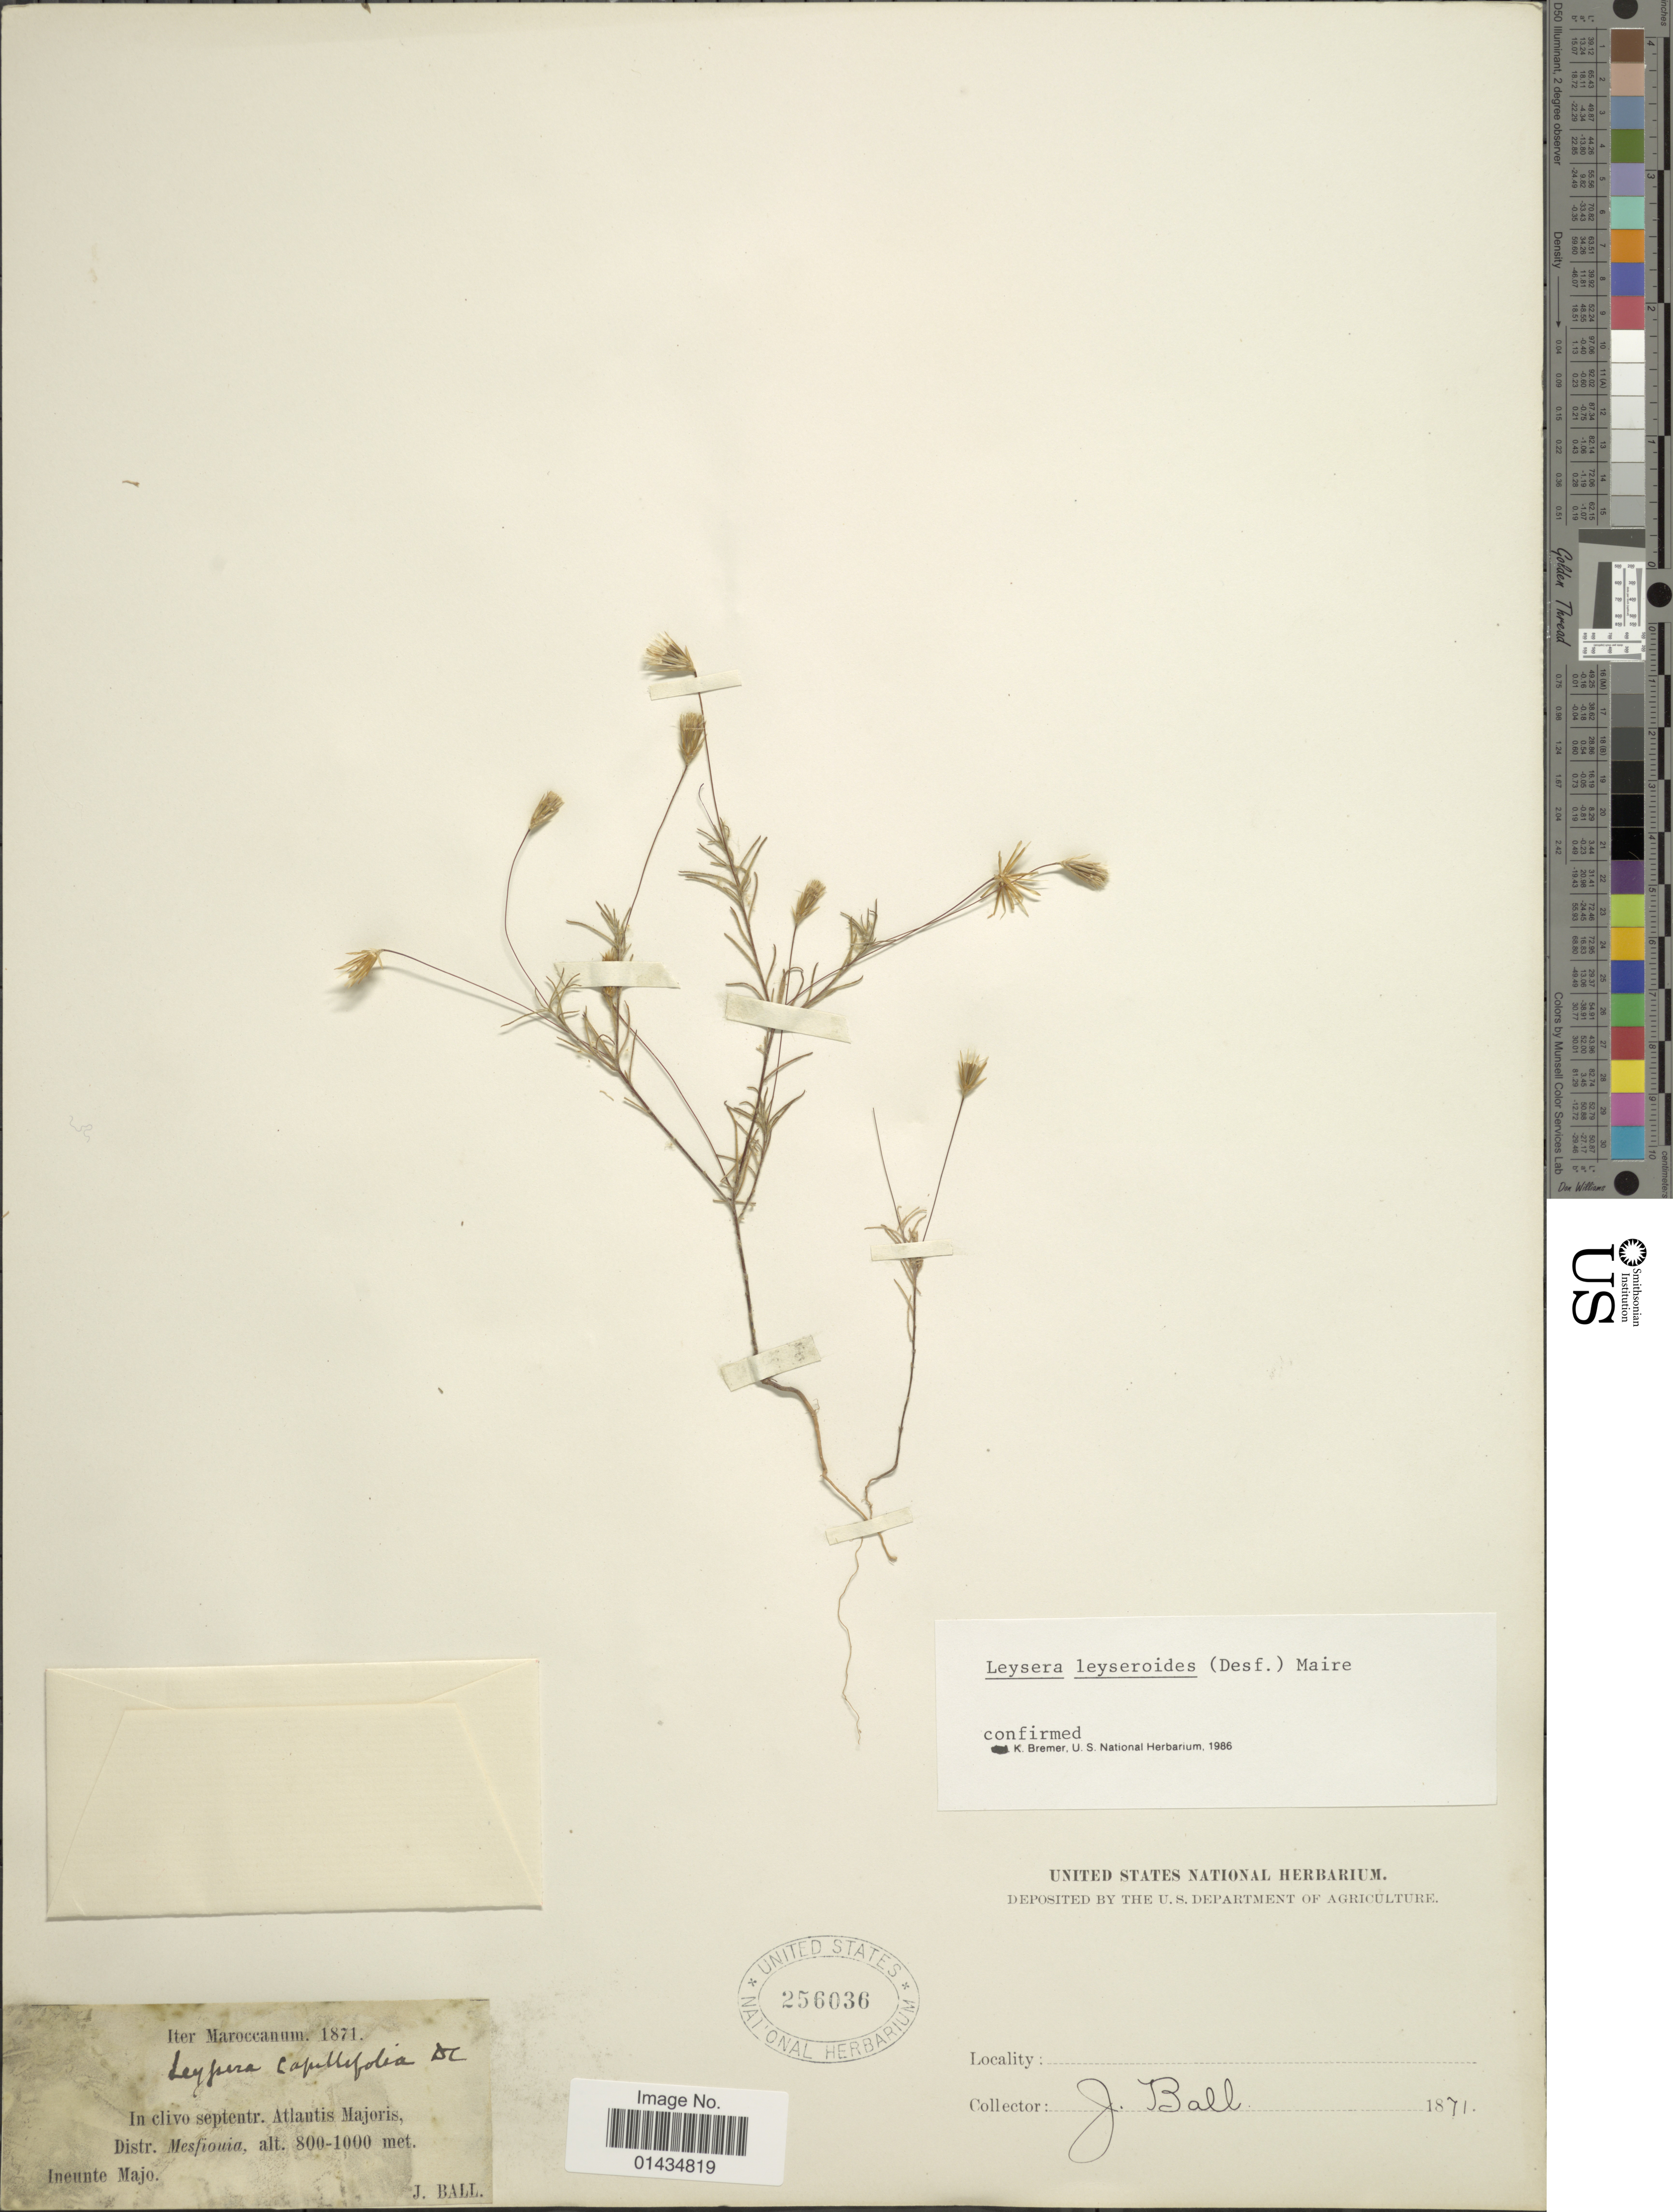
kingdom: Plantae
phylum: Tracheophyta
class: Magnoliopsida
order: Asterales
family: Asteraceae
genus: Leysera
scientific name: Leysera leyseroides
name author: (Desf.) Maire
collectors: J. Ball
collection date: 1871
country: Morocco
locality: In clivio spetentr, Atlantis Majoris, Distr. Mesfionia, Inuente Majo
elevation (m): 800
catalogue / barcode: US 256036